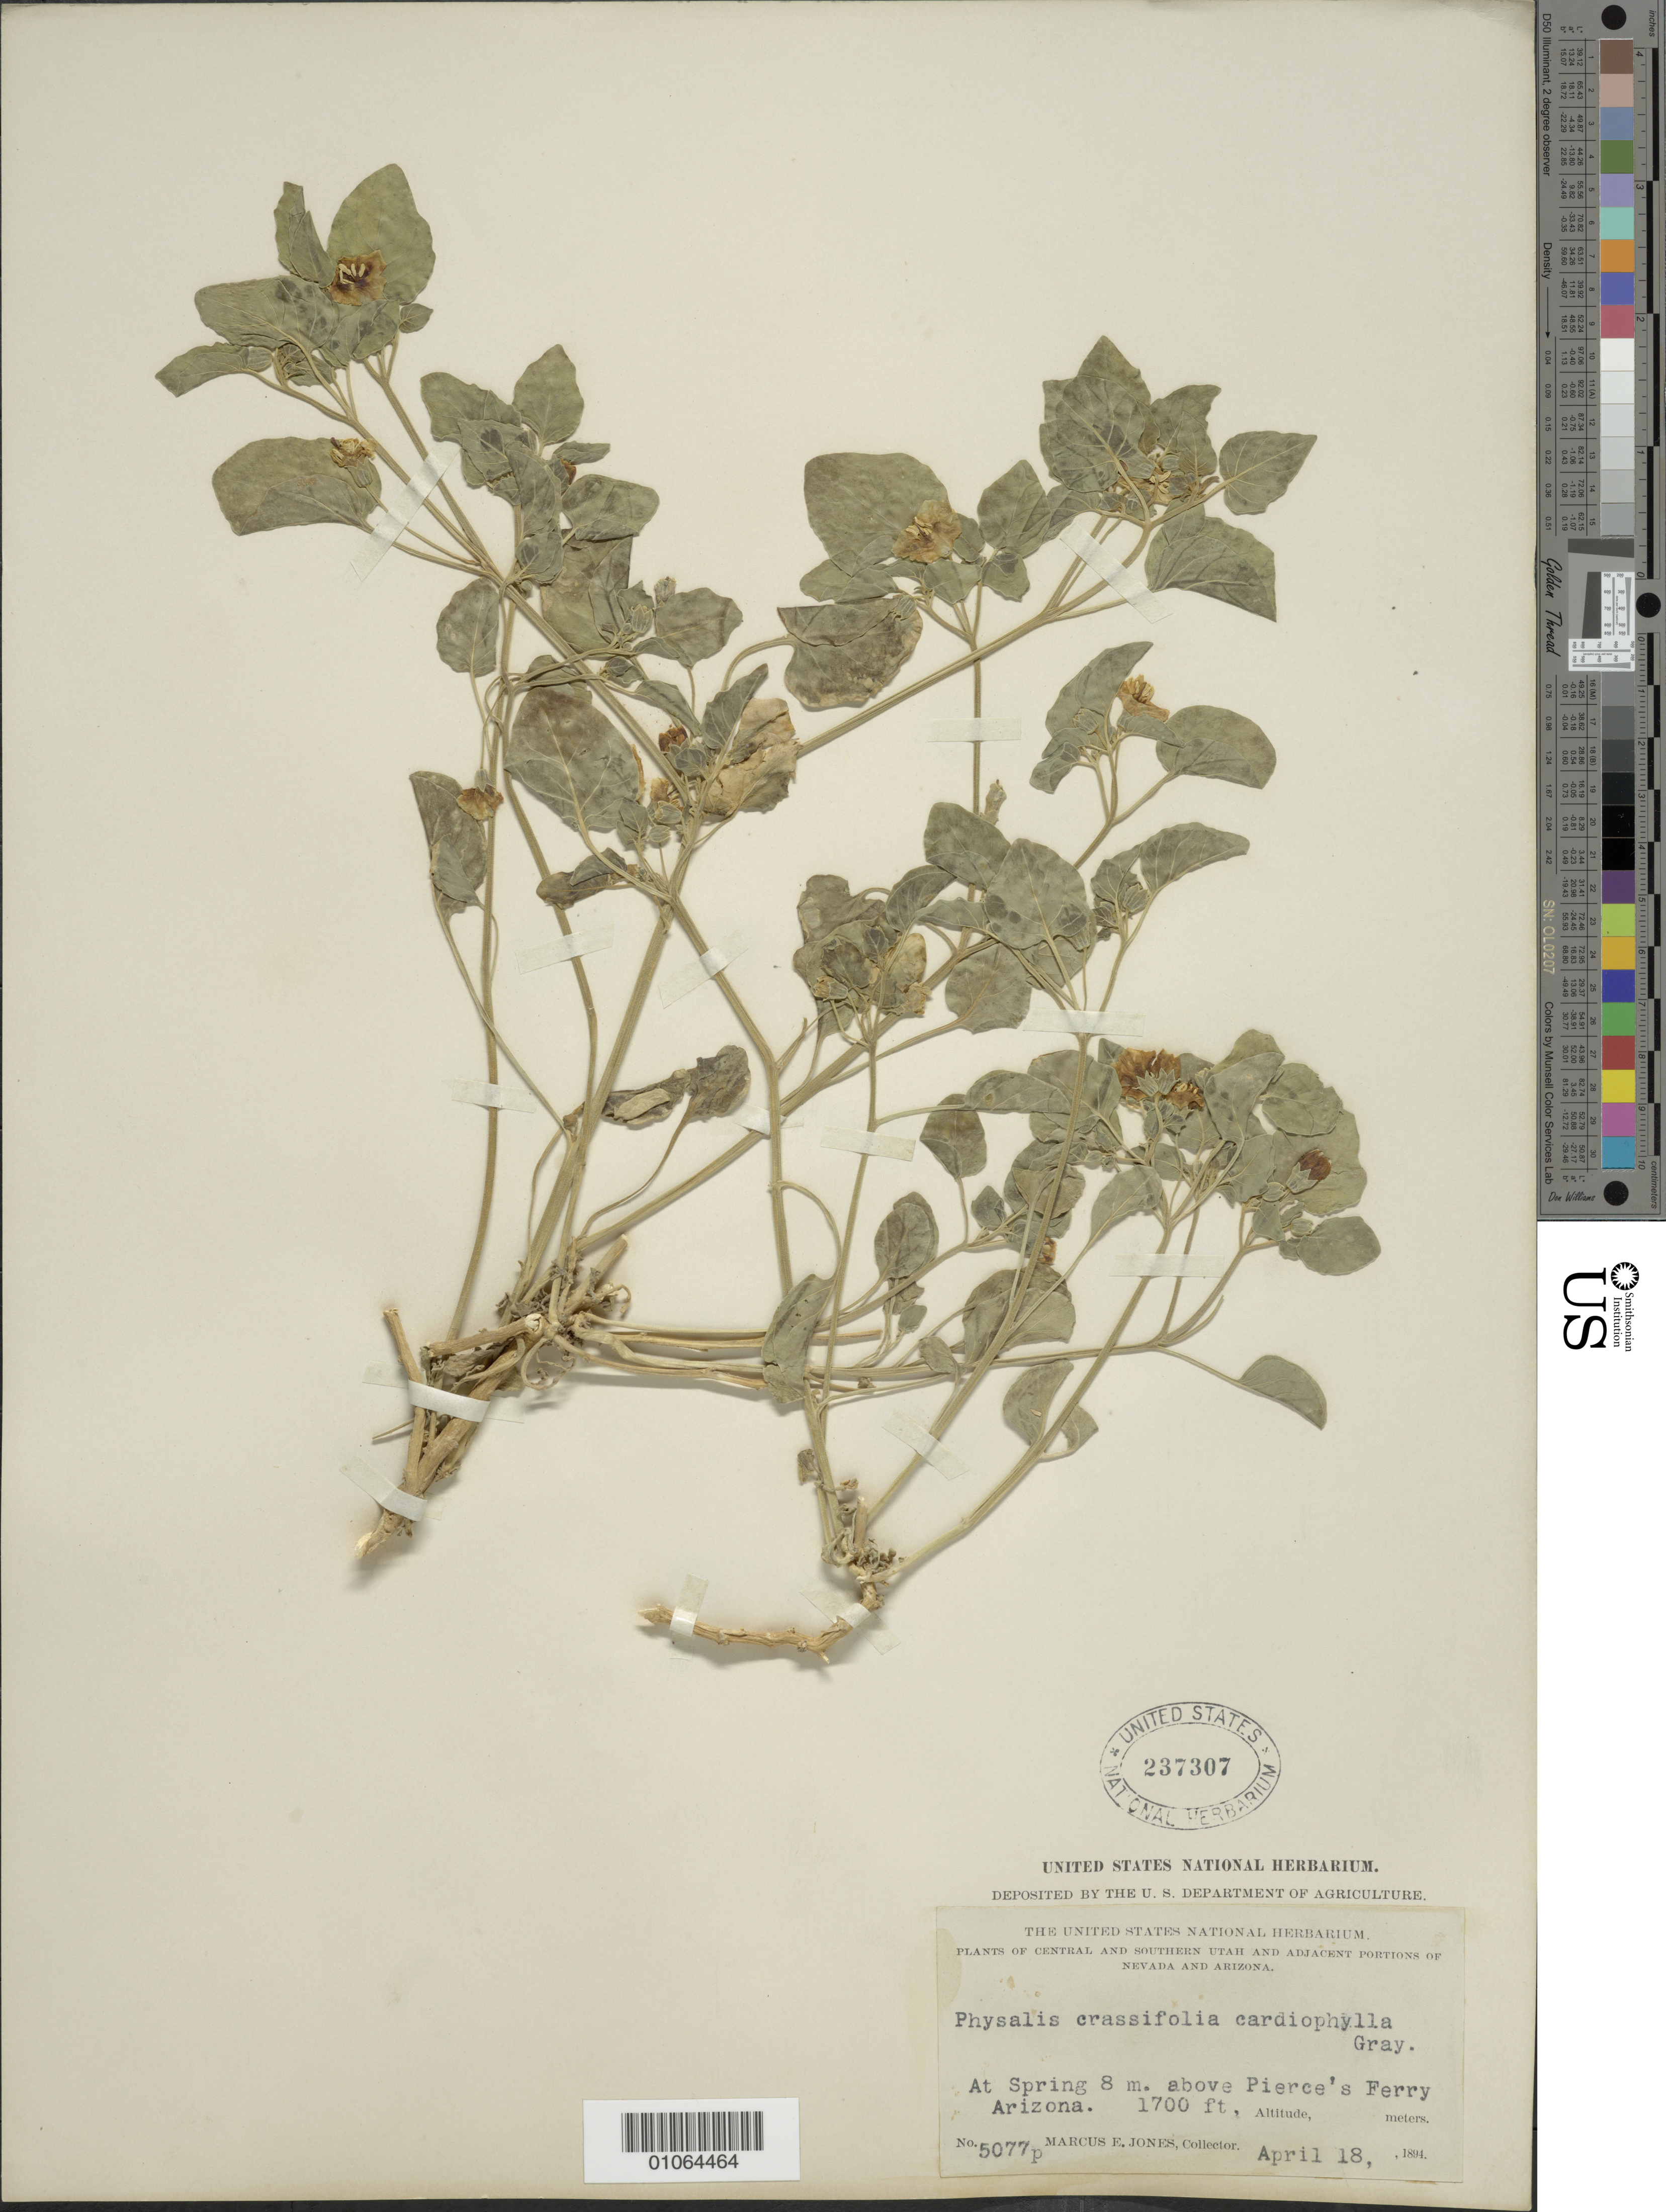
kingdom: Plantae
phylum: Tracheophyta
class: Magnoliopsida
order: Solanales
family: Solanaceae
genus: Physalis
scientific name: Physalis crassifolia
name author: Benth.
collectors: M. E. Jones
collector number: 50779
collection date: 1894-04-18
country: United States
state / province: Arizona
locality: At Springs 8 m. above Pierce's Ferry.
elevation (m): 518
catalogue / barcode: US 237307